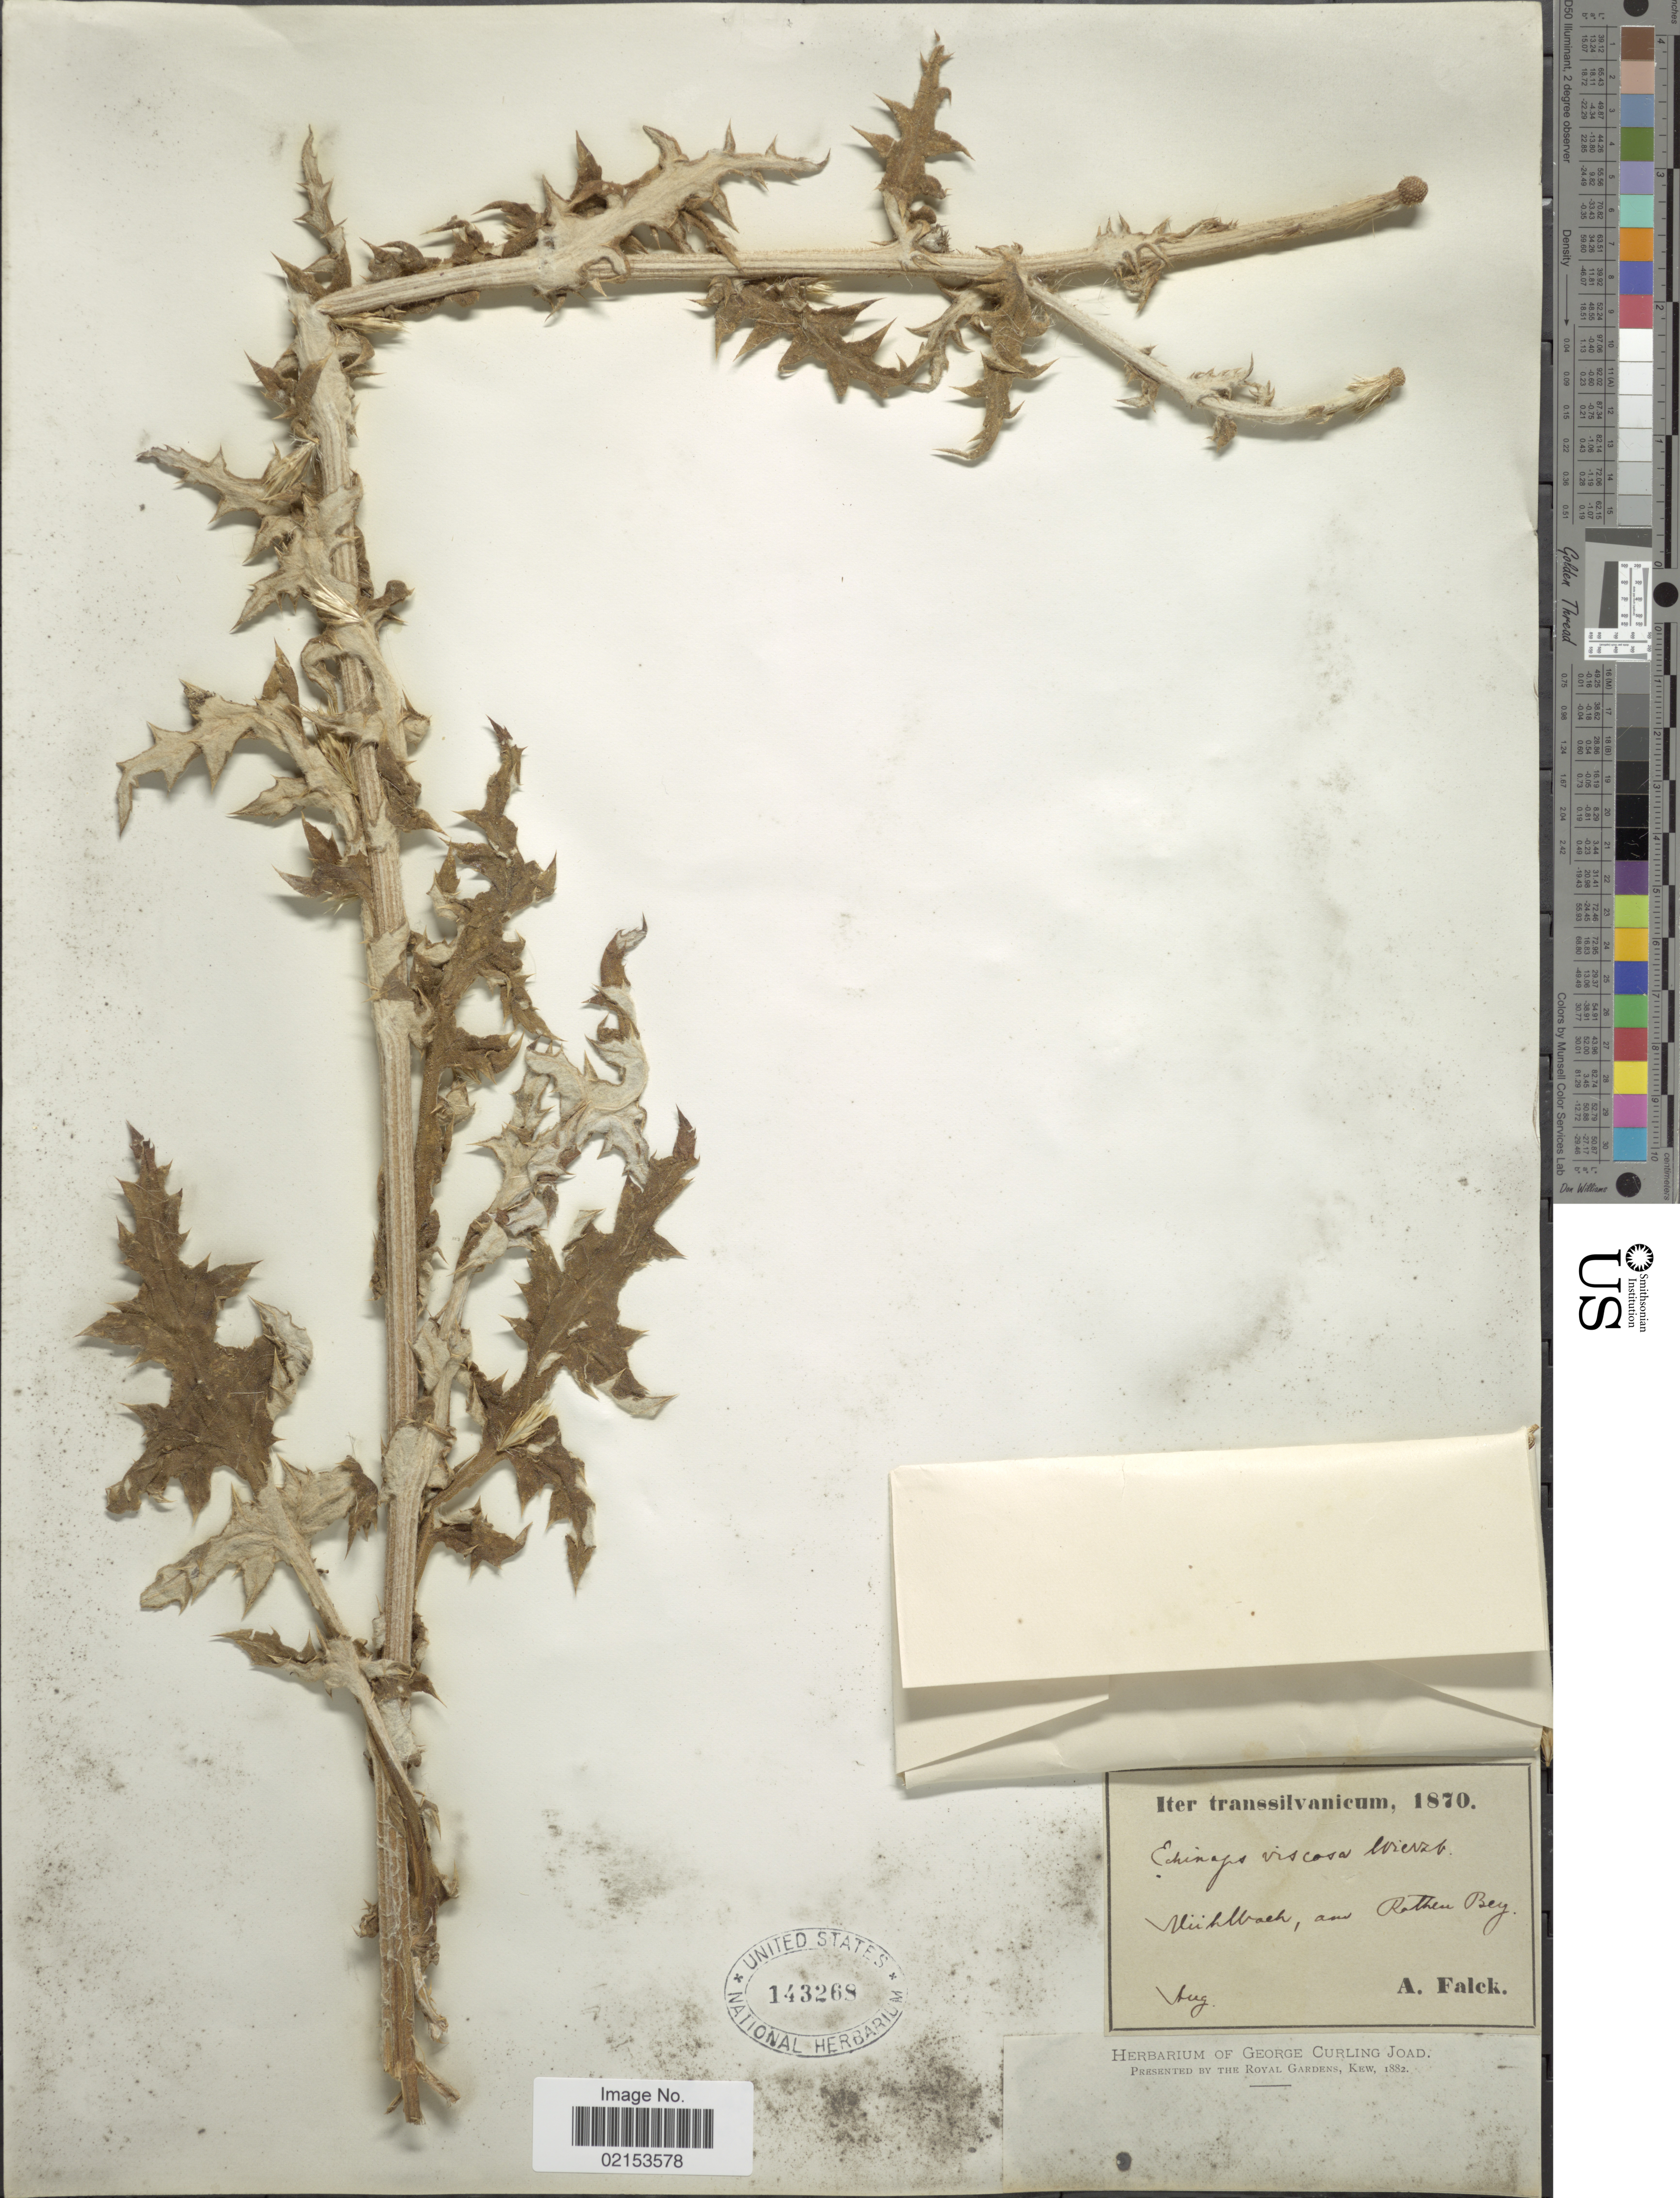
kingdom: Plantae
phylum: Tracheophyta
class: Magnoliopsida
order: Asterales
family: Asteraceae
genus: Echinops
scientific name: Echinops viscosus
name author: DC.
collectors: A. Falck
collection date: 1870-08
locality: Iter transsilvanicum. Muchlback, am Rothen Bay [interpreted]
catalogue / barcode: US 143268